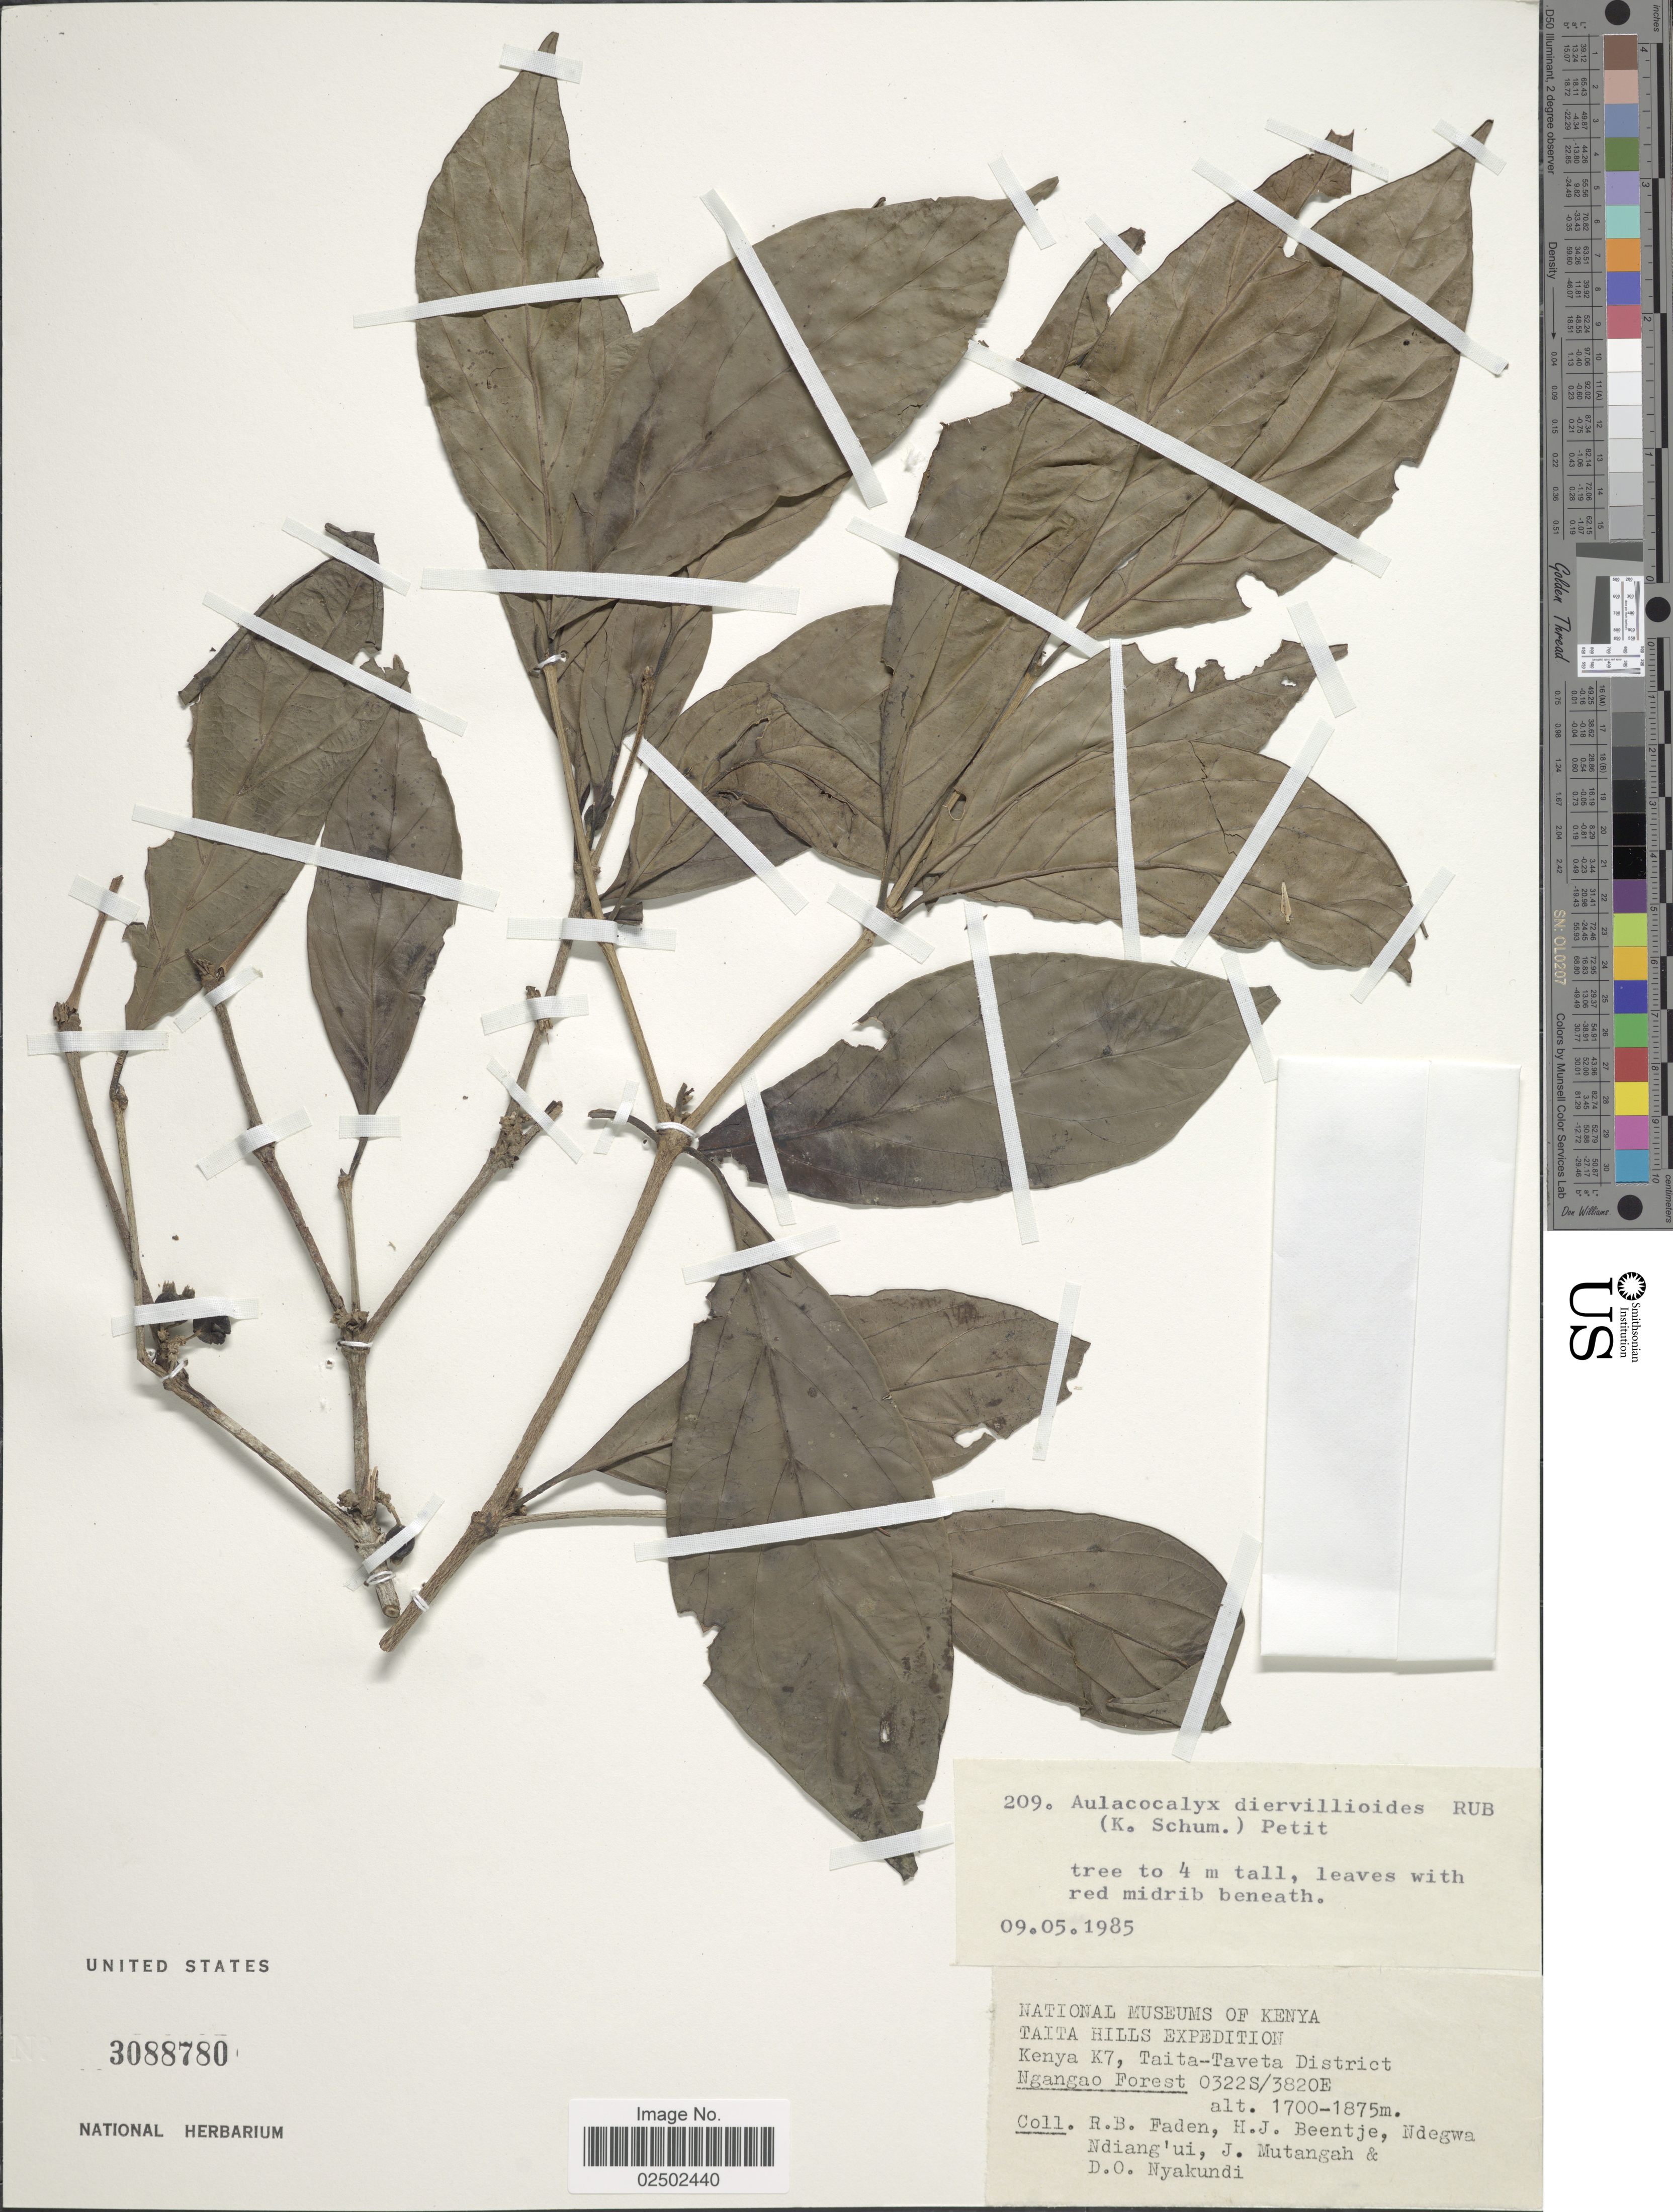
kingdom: Plantae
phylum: Tracheophyta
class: Magnoliopsida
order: Gentianales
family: Rubiaceae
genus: Aulacocalyx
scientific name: Aulacocalyx diervilleoides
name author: (K. Schum.) E.M.A. Petit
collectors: R. B. Faden, H. J. Beentje, Ndegwa Ndiang'ui, J. Mutangah & D. Nyakundi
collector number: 209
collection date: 1985-05-09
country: Kenya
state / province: Taita Taveta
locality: Taita Hills. Ngangao Forest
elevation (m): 1700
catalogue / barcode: US 3088780